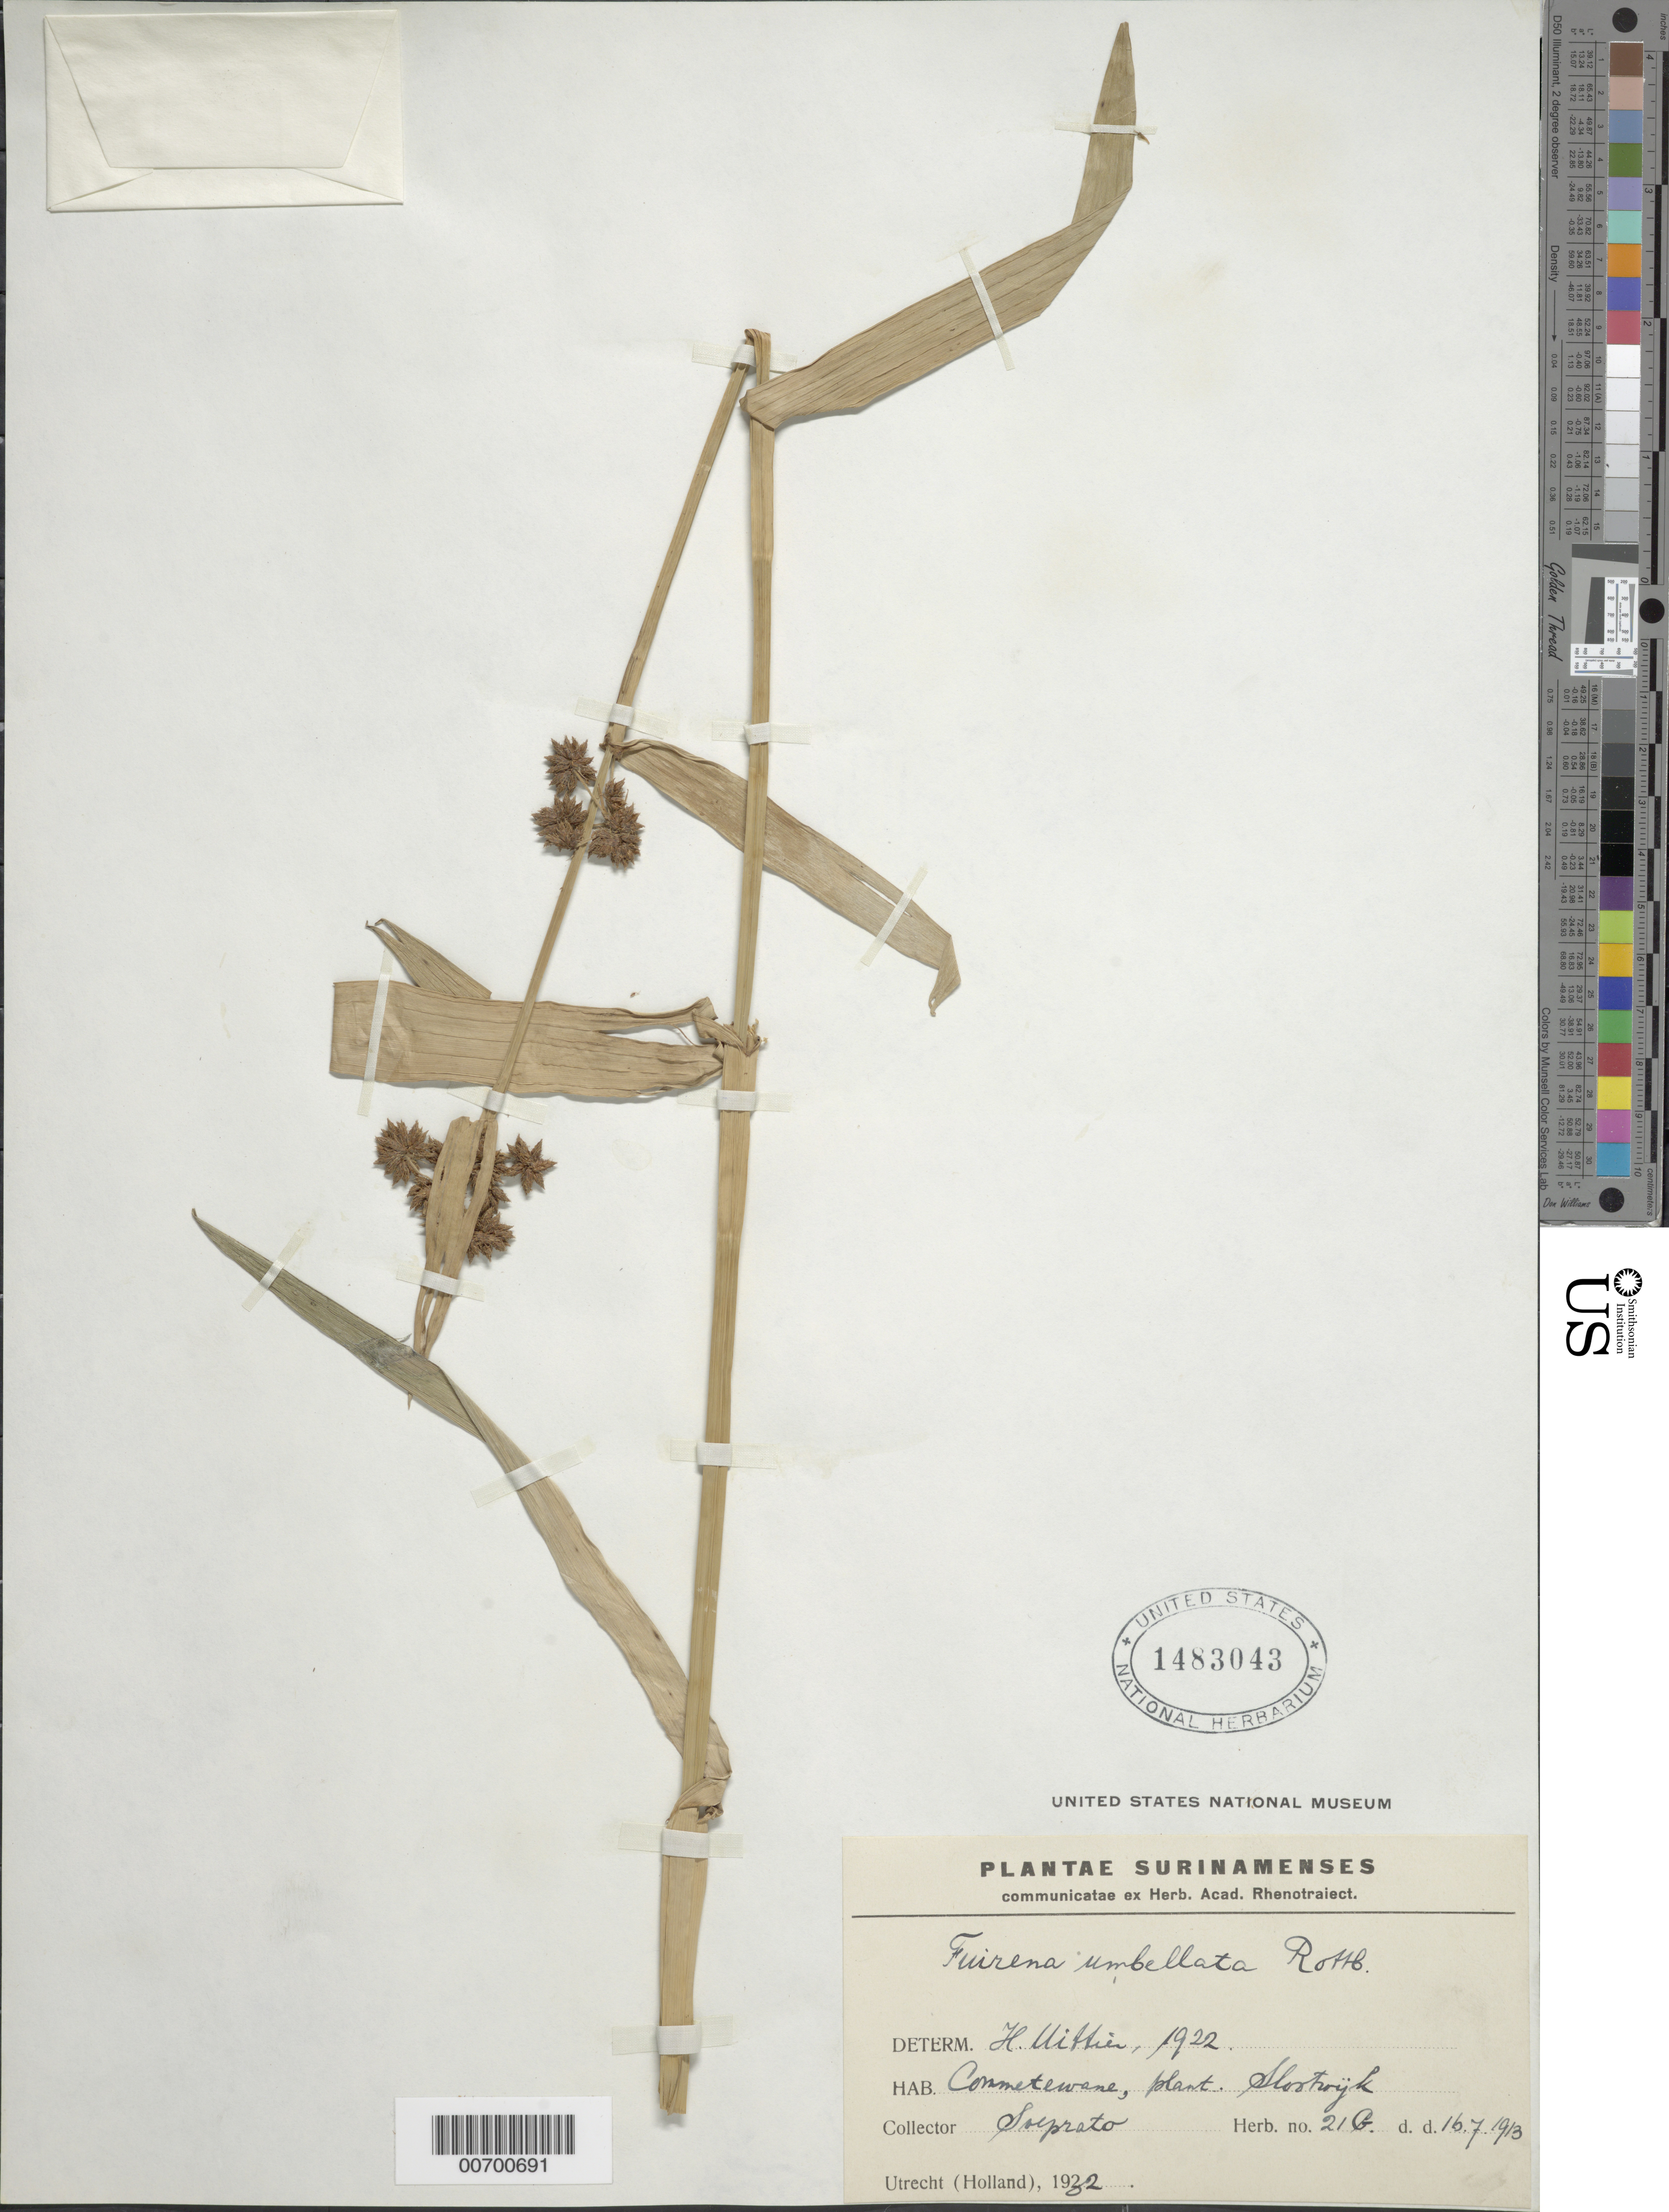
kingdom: Plantae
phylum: Tracheophyta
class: Liliopsida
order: Poales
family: Cyperaceae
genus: Fuirena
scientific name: Fuirena umbellata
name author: Rottb.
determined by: Pittier, Henri F.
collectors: -. Soeprato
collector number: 21 G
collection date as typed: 16-Jul-13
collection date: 1913-07-16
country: Suriname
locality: Commetewene, Slootroyk?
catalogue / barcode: US 1483043